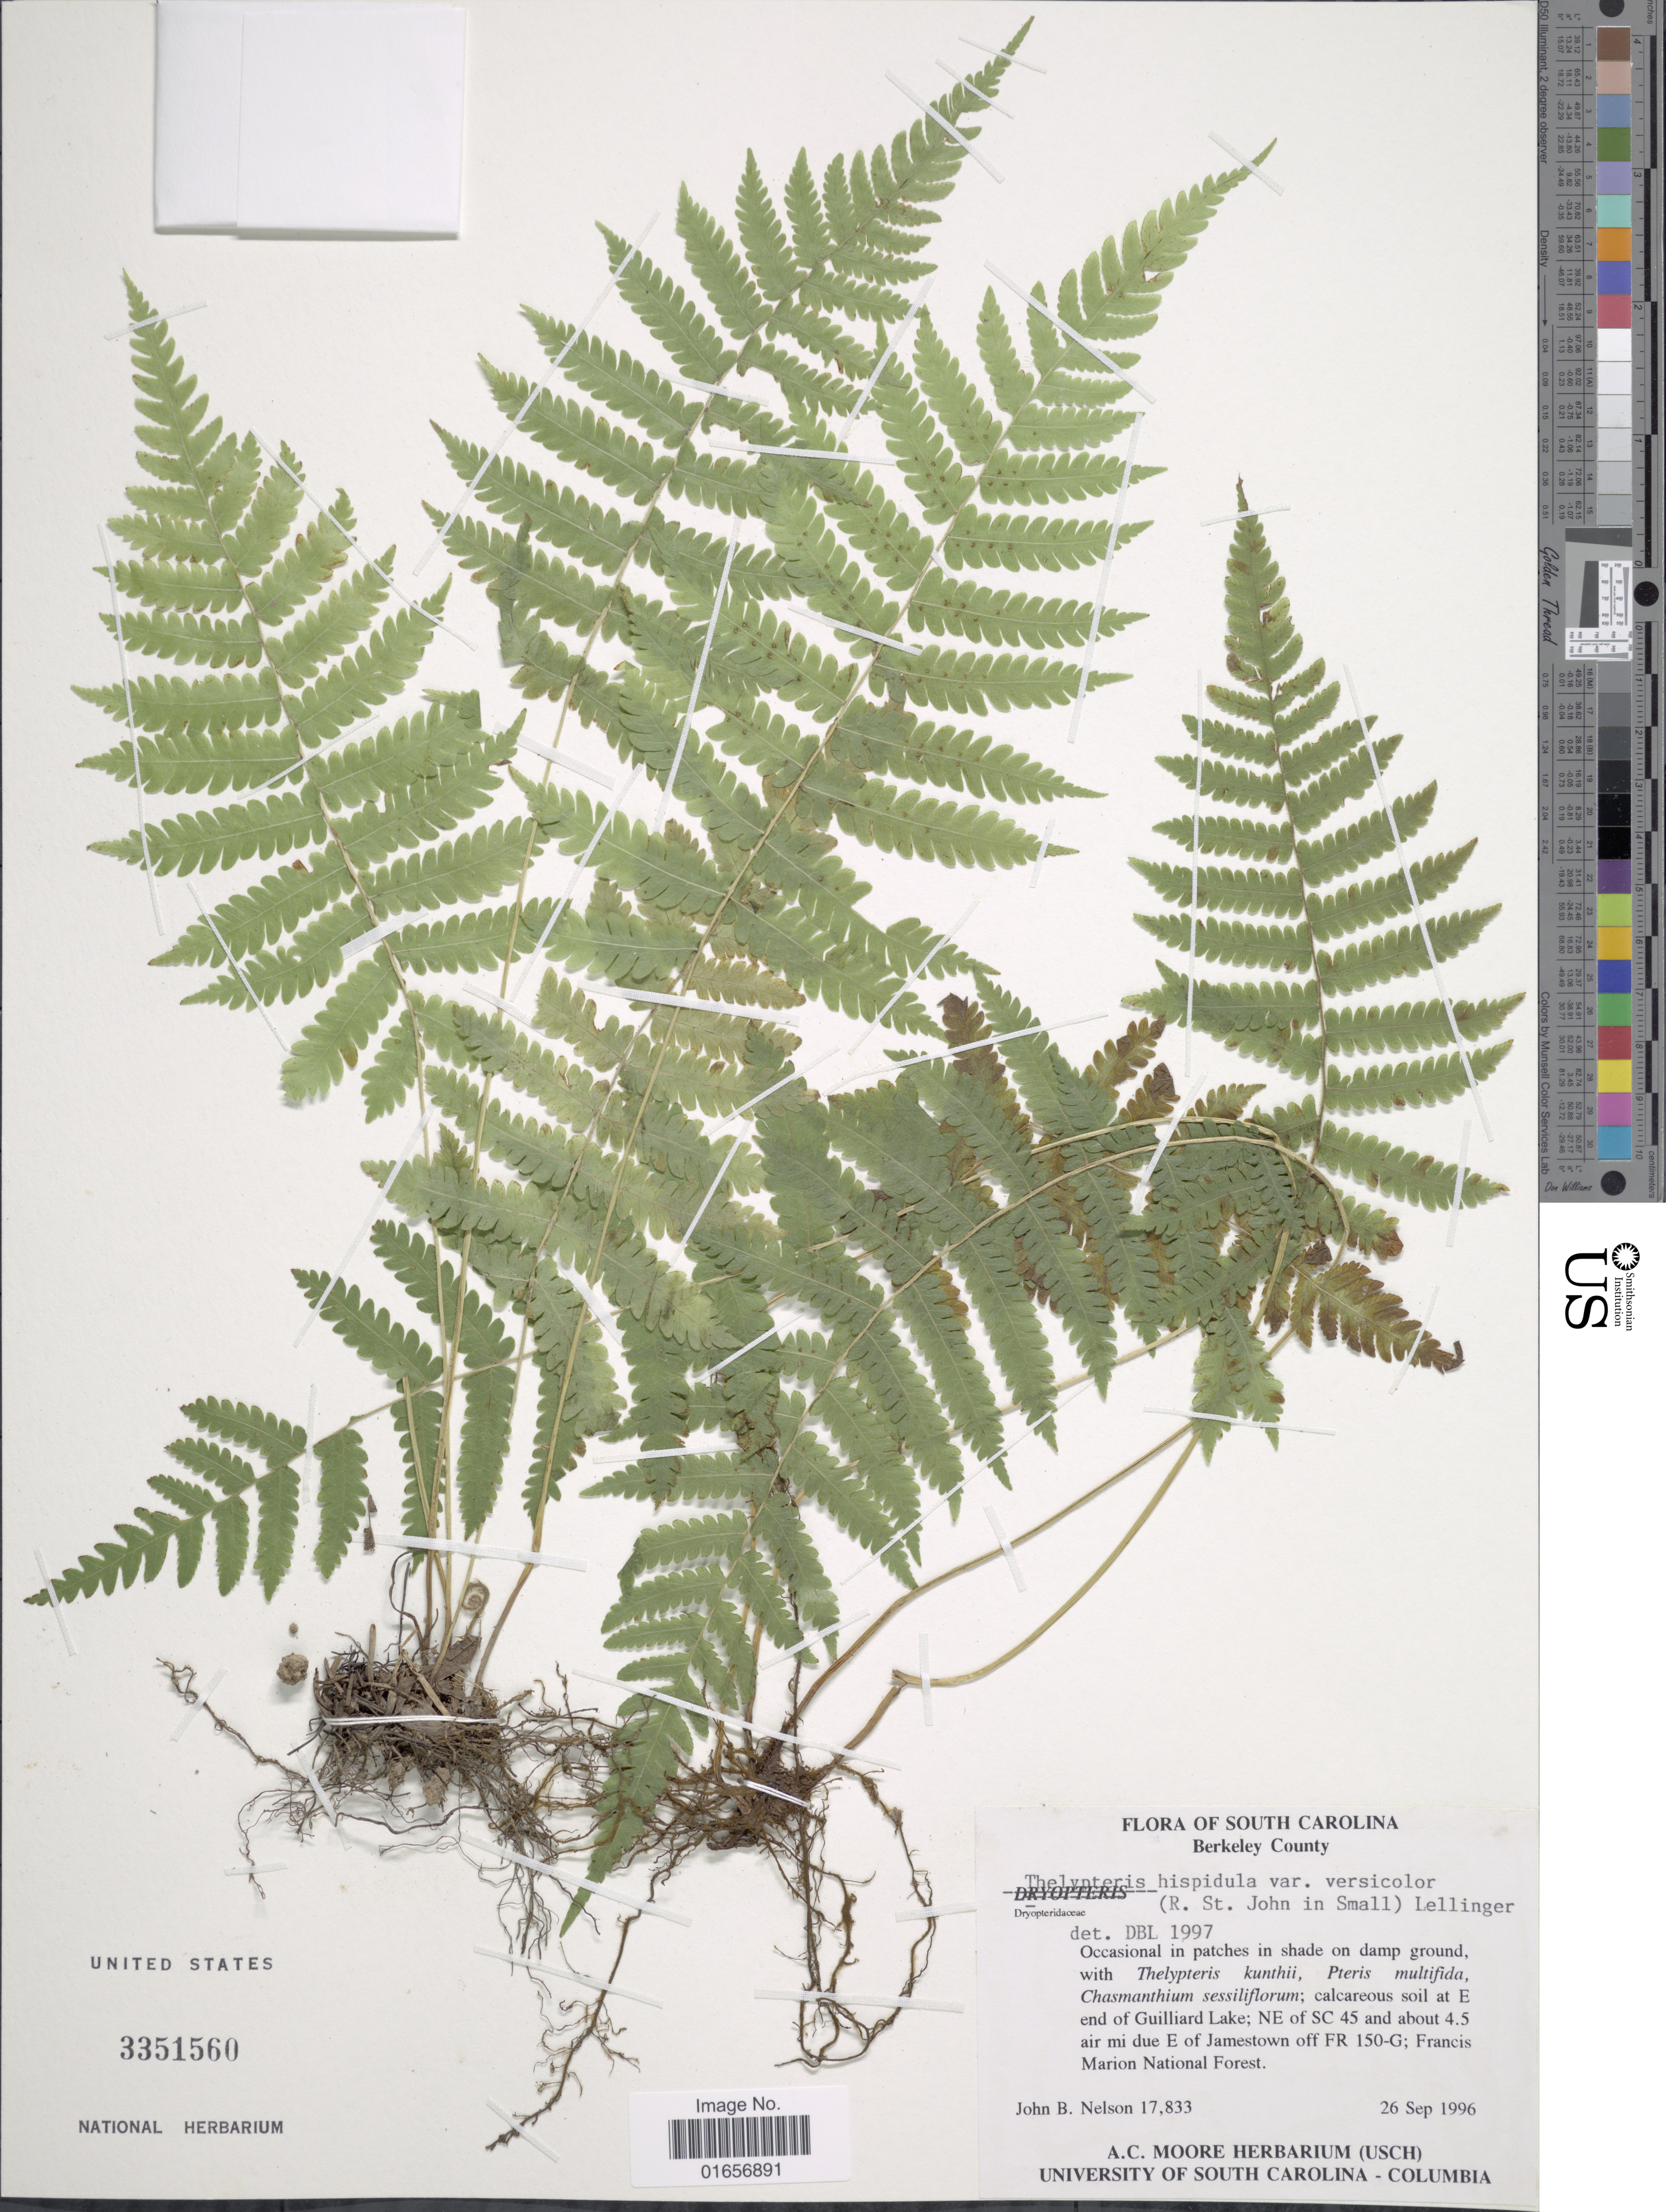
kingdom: Plantae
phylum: Tracheophyta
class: Polypodiopsida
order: Polypodiales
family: Thelypteridaceae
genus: Christella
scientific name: Christella hispidula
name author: (Decne.) Holttum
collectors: J. B. Nelson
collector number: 17833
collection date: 1996-09-26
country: United States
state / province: South Carolina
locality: Berkeley County, calcareous soil at E end of Guilliard Lake; NE of SC 45 and about 4.5 air mi due E of Jamestown off FR 150- G; Francis Marion National Forest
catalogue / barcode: US 3351560